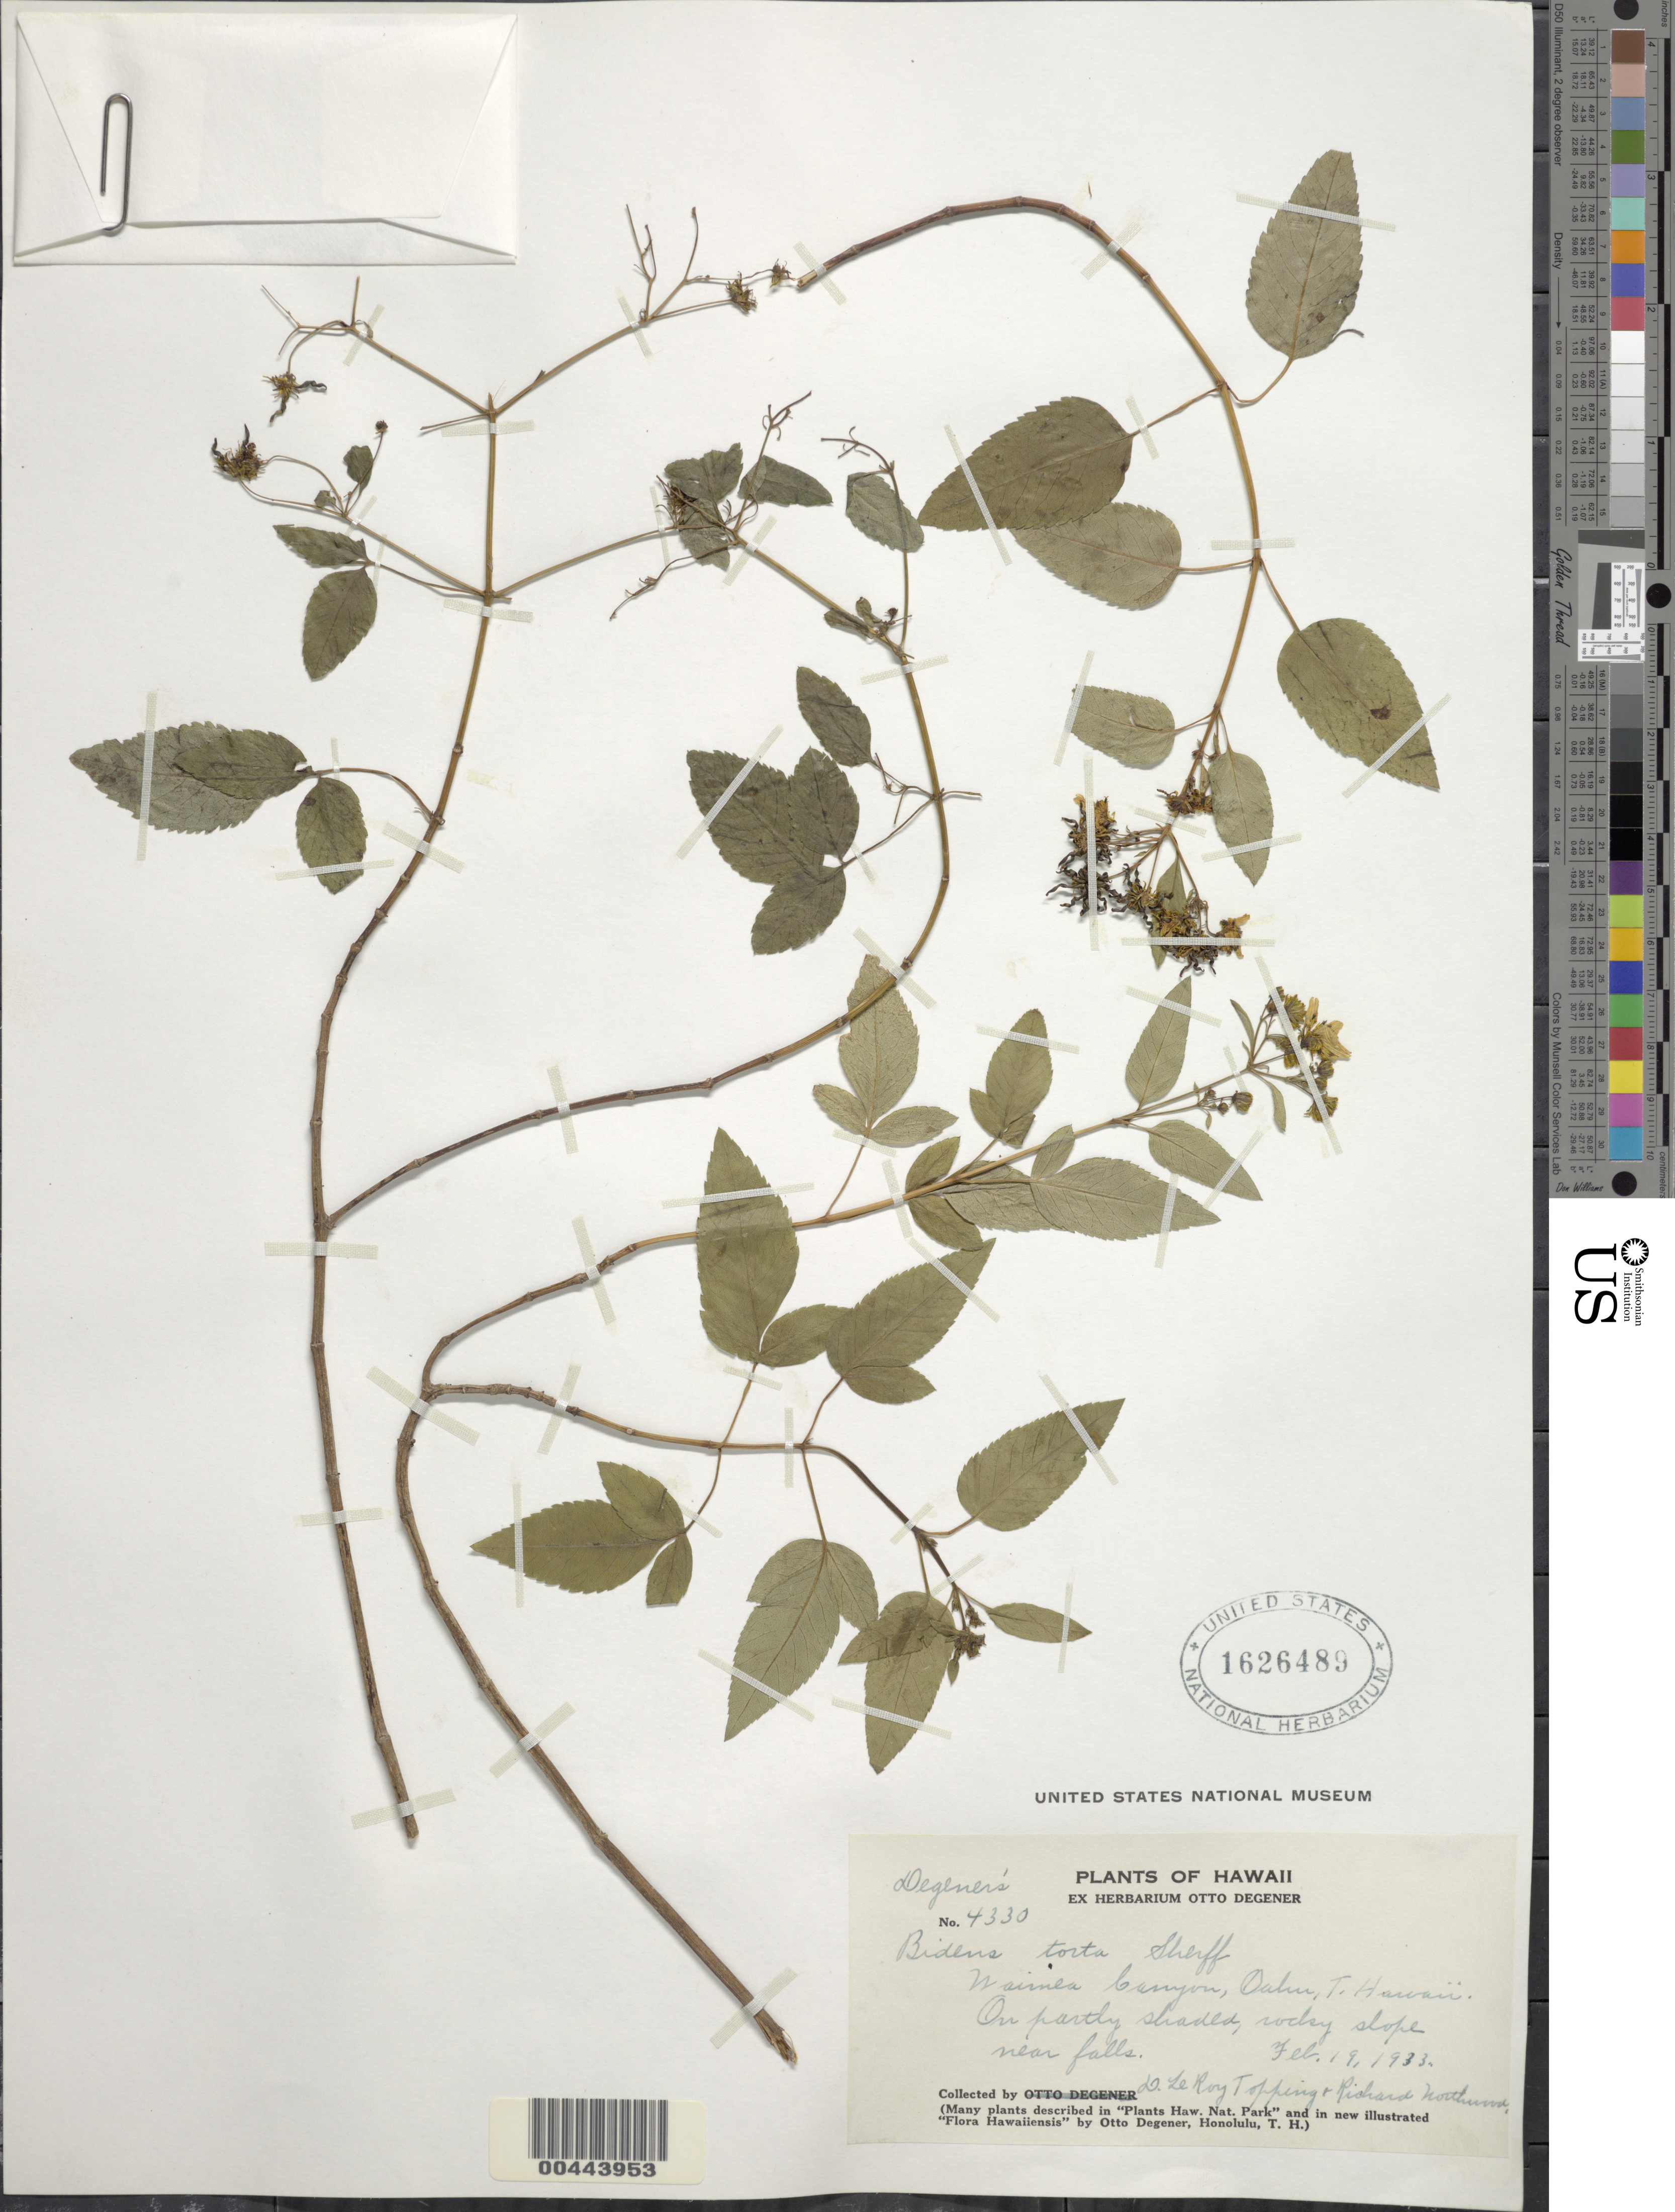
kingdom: Plantae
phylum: Tracheophyta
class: Magnoliopsida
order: Asterales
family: Asteraceae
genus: Bidens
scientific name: Bidens torta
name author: Sherff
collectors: D. L. Topping & R. Northwood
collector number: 4330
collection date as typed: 19 Feb 1933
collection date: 1933-02-19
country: United States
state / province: Hawaii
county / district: Honolulu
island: Oahu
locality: Waimea Canyon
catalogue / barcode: US 1626489